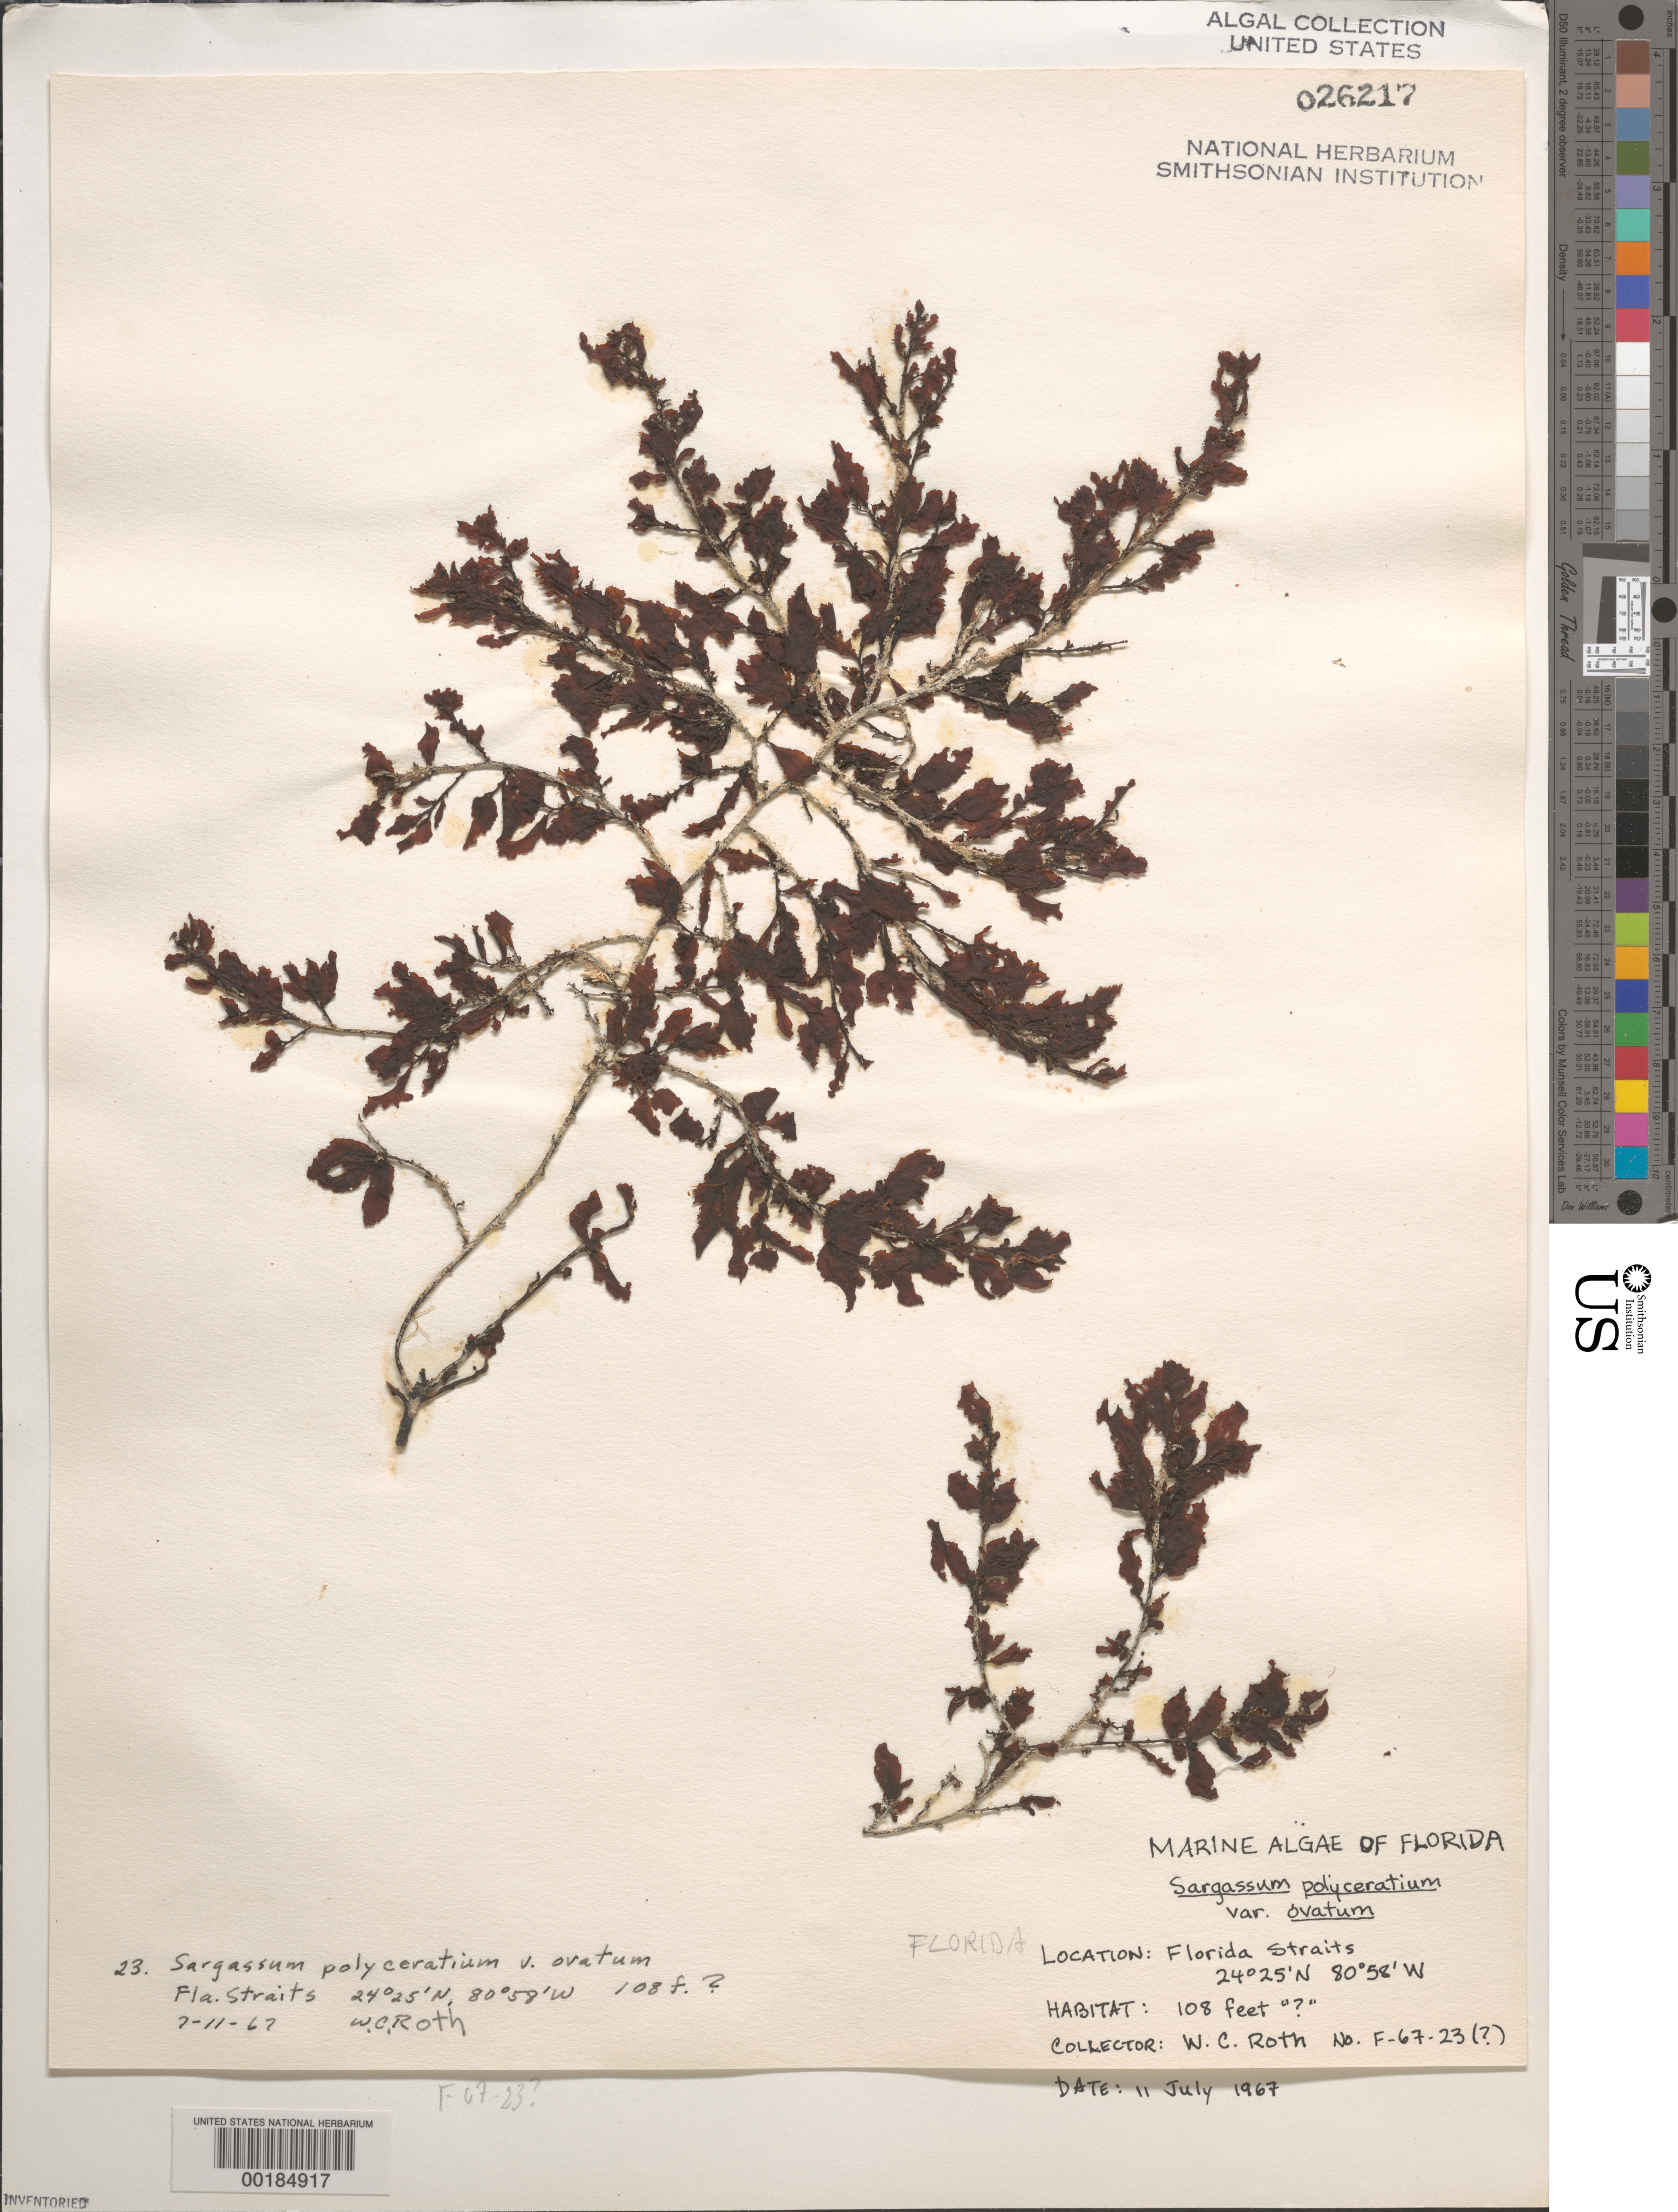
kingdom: Chromista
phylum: Ochrophyta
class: Phaeophyceae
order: Fucales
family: Sargassaceae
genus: Sargassum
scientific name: Sargassum polyceratium var. ovatum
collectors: W. C. Roth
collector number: F-67-23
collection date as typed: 11 Jul 1967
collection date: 1967-07-11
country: United States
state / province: Florida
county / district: Monroe County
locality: Straits of Florida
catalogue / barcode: US 26217